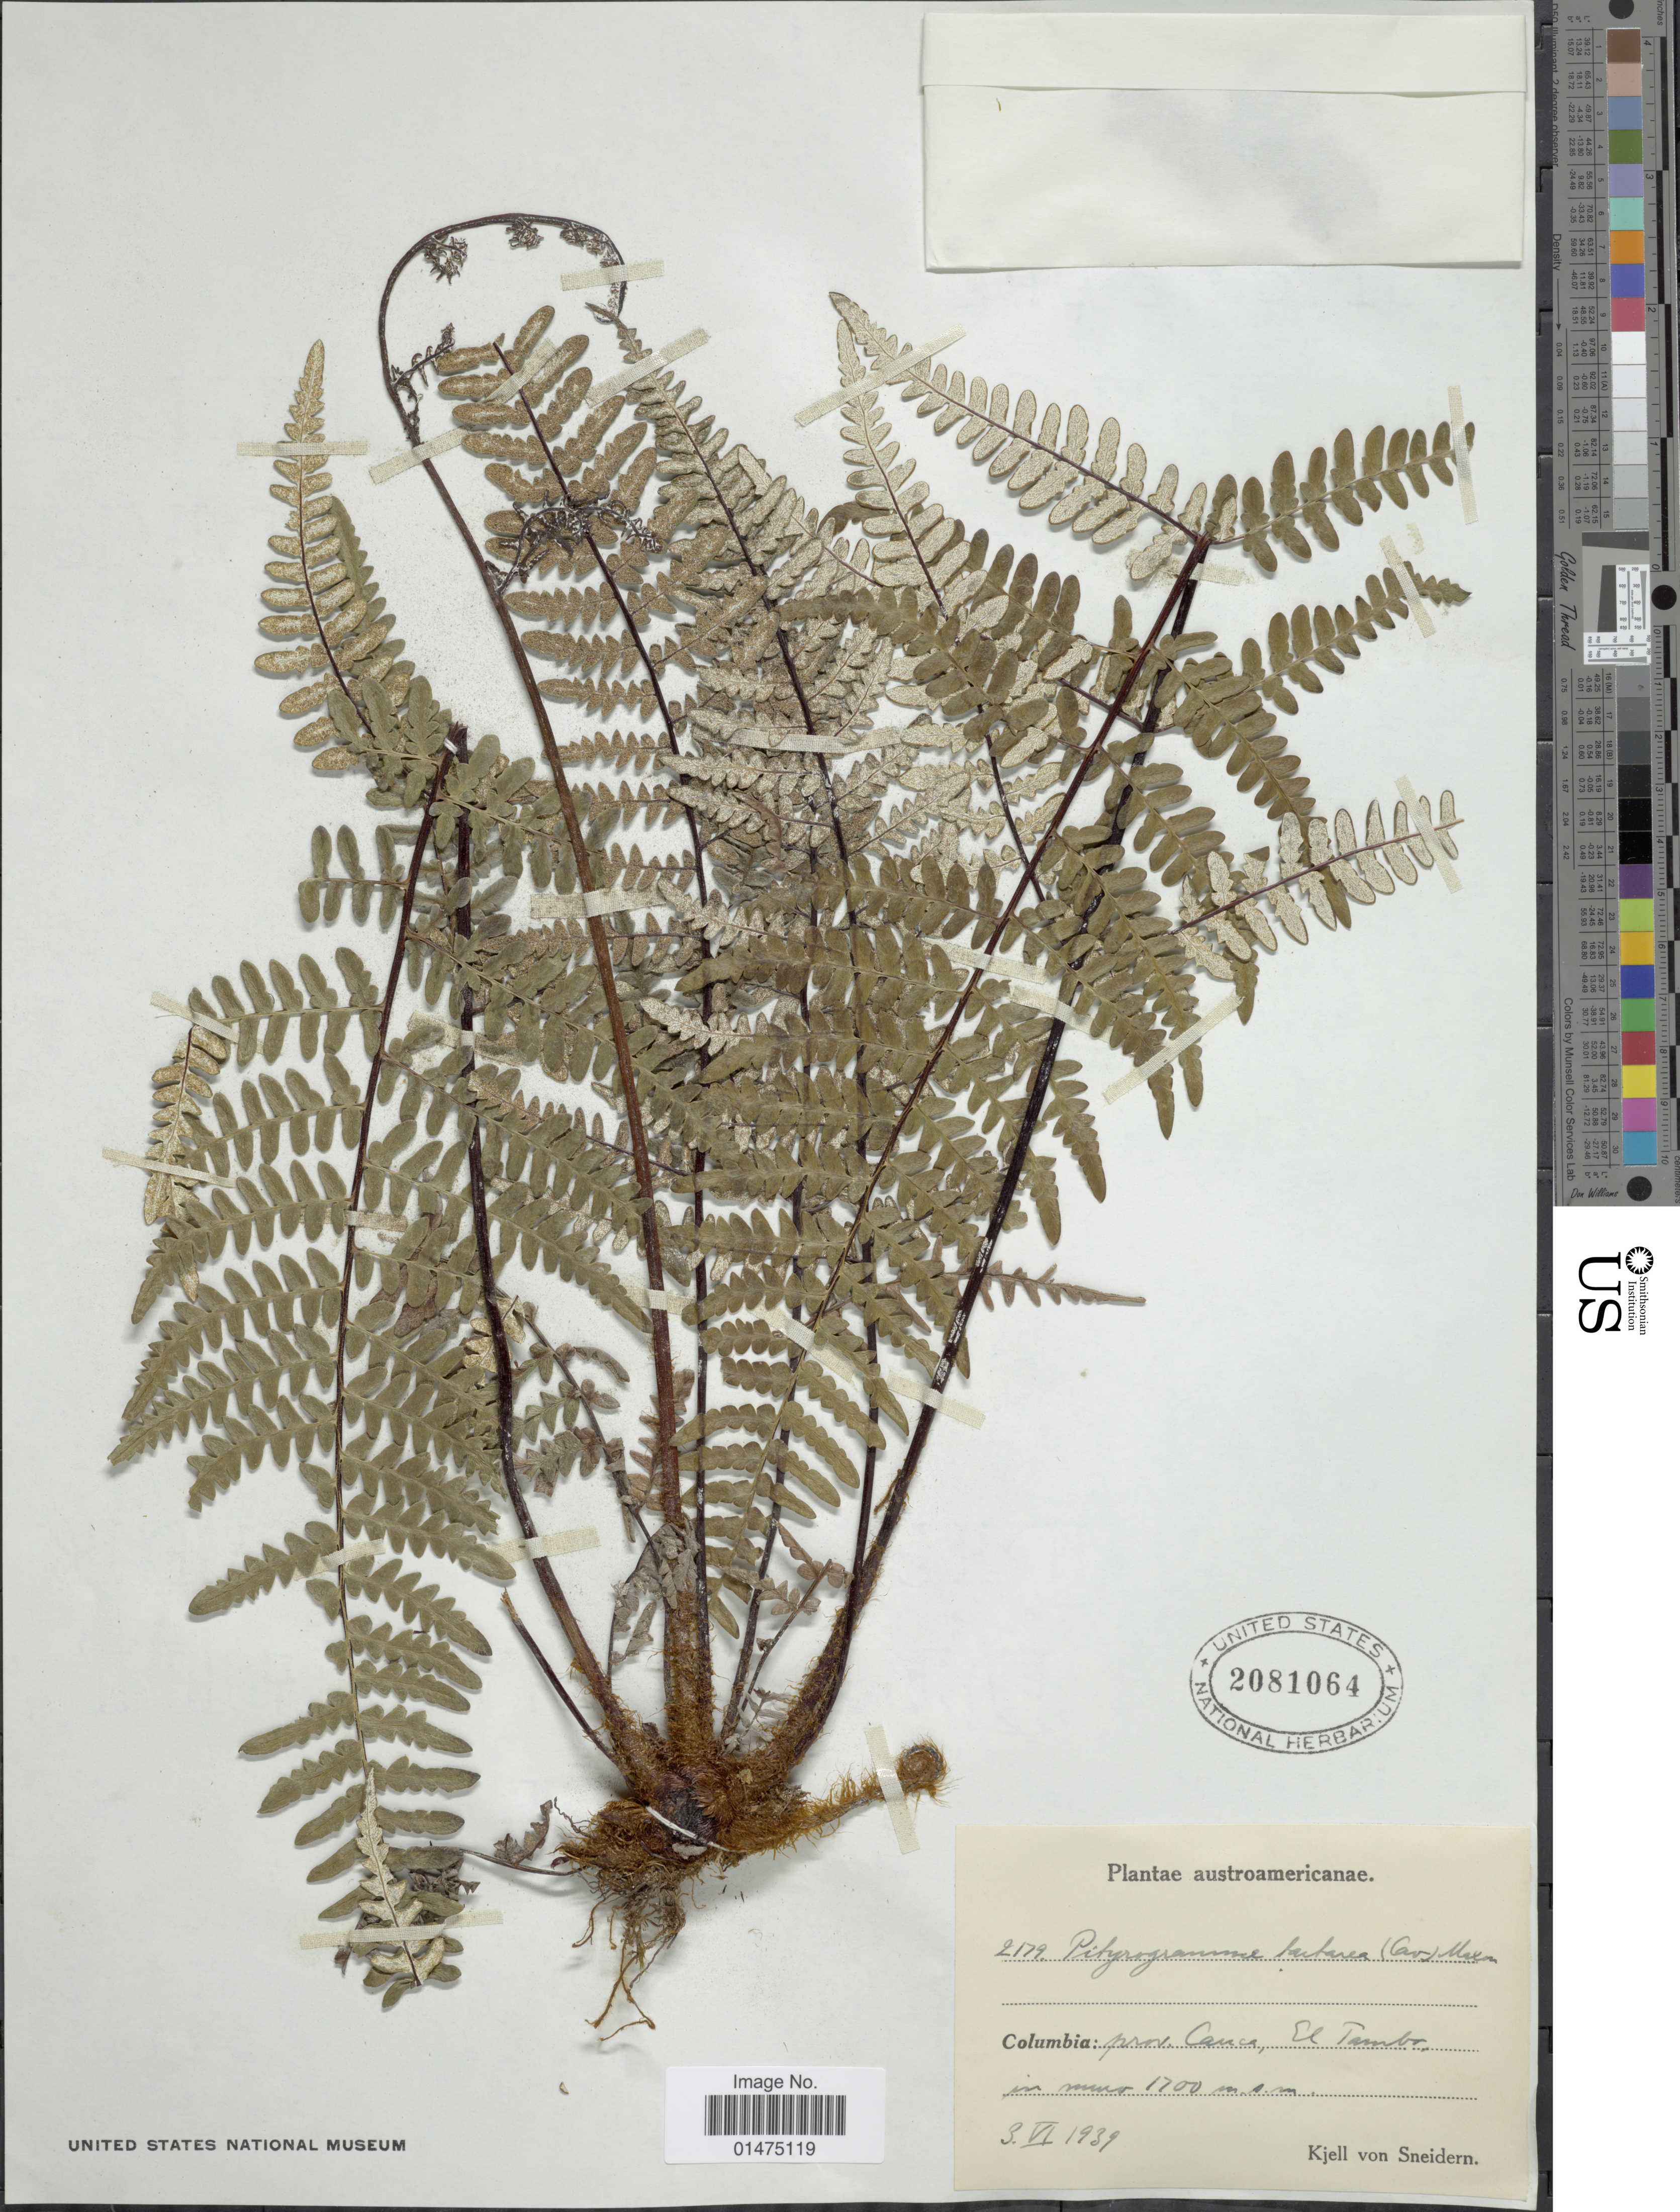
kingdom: Plantae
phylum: Tracheophyta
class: Polypodiopsida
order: Polypodiales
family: Pteridaceae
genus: Pityrogramma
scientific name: Pityrogramma tartarea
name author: (Cav.) Maxon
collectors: K. von Sneidern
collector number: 2179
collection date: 1939-06-03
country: Colombia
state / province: Cauca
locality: El Tambo in Muro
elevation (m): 1700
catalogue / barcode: US 2081064